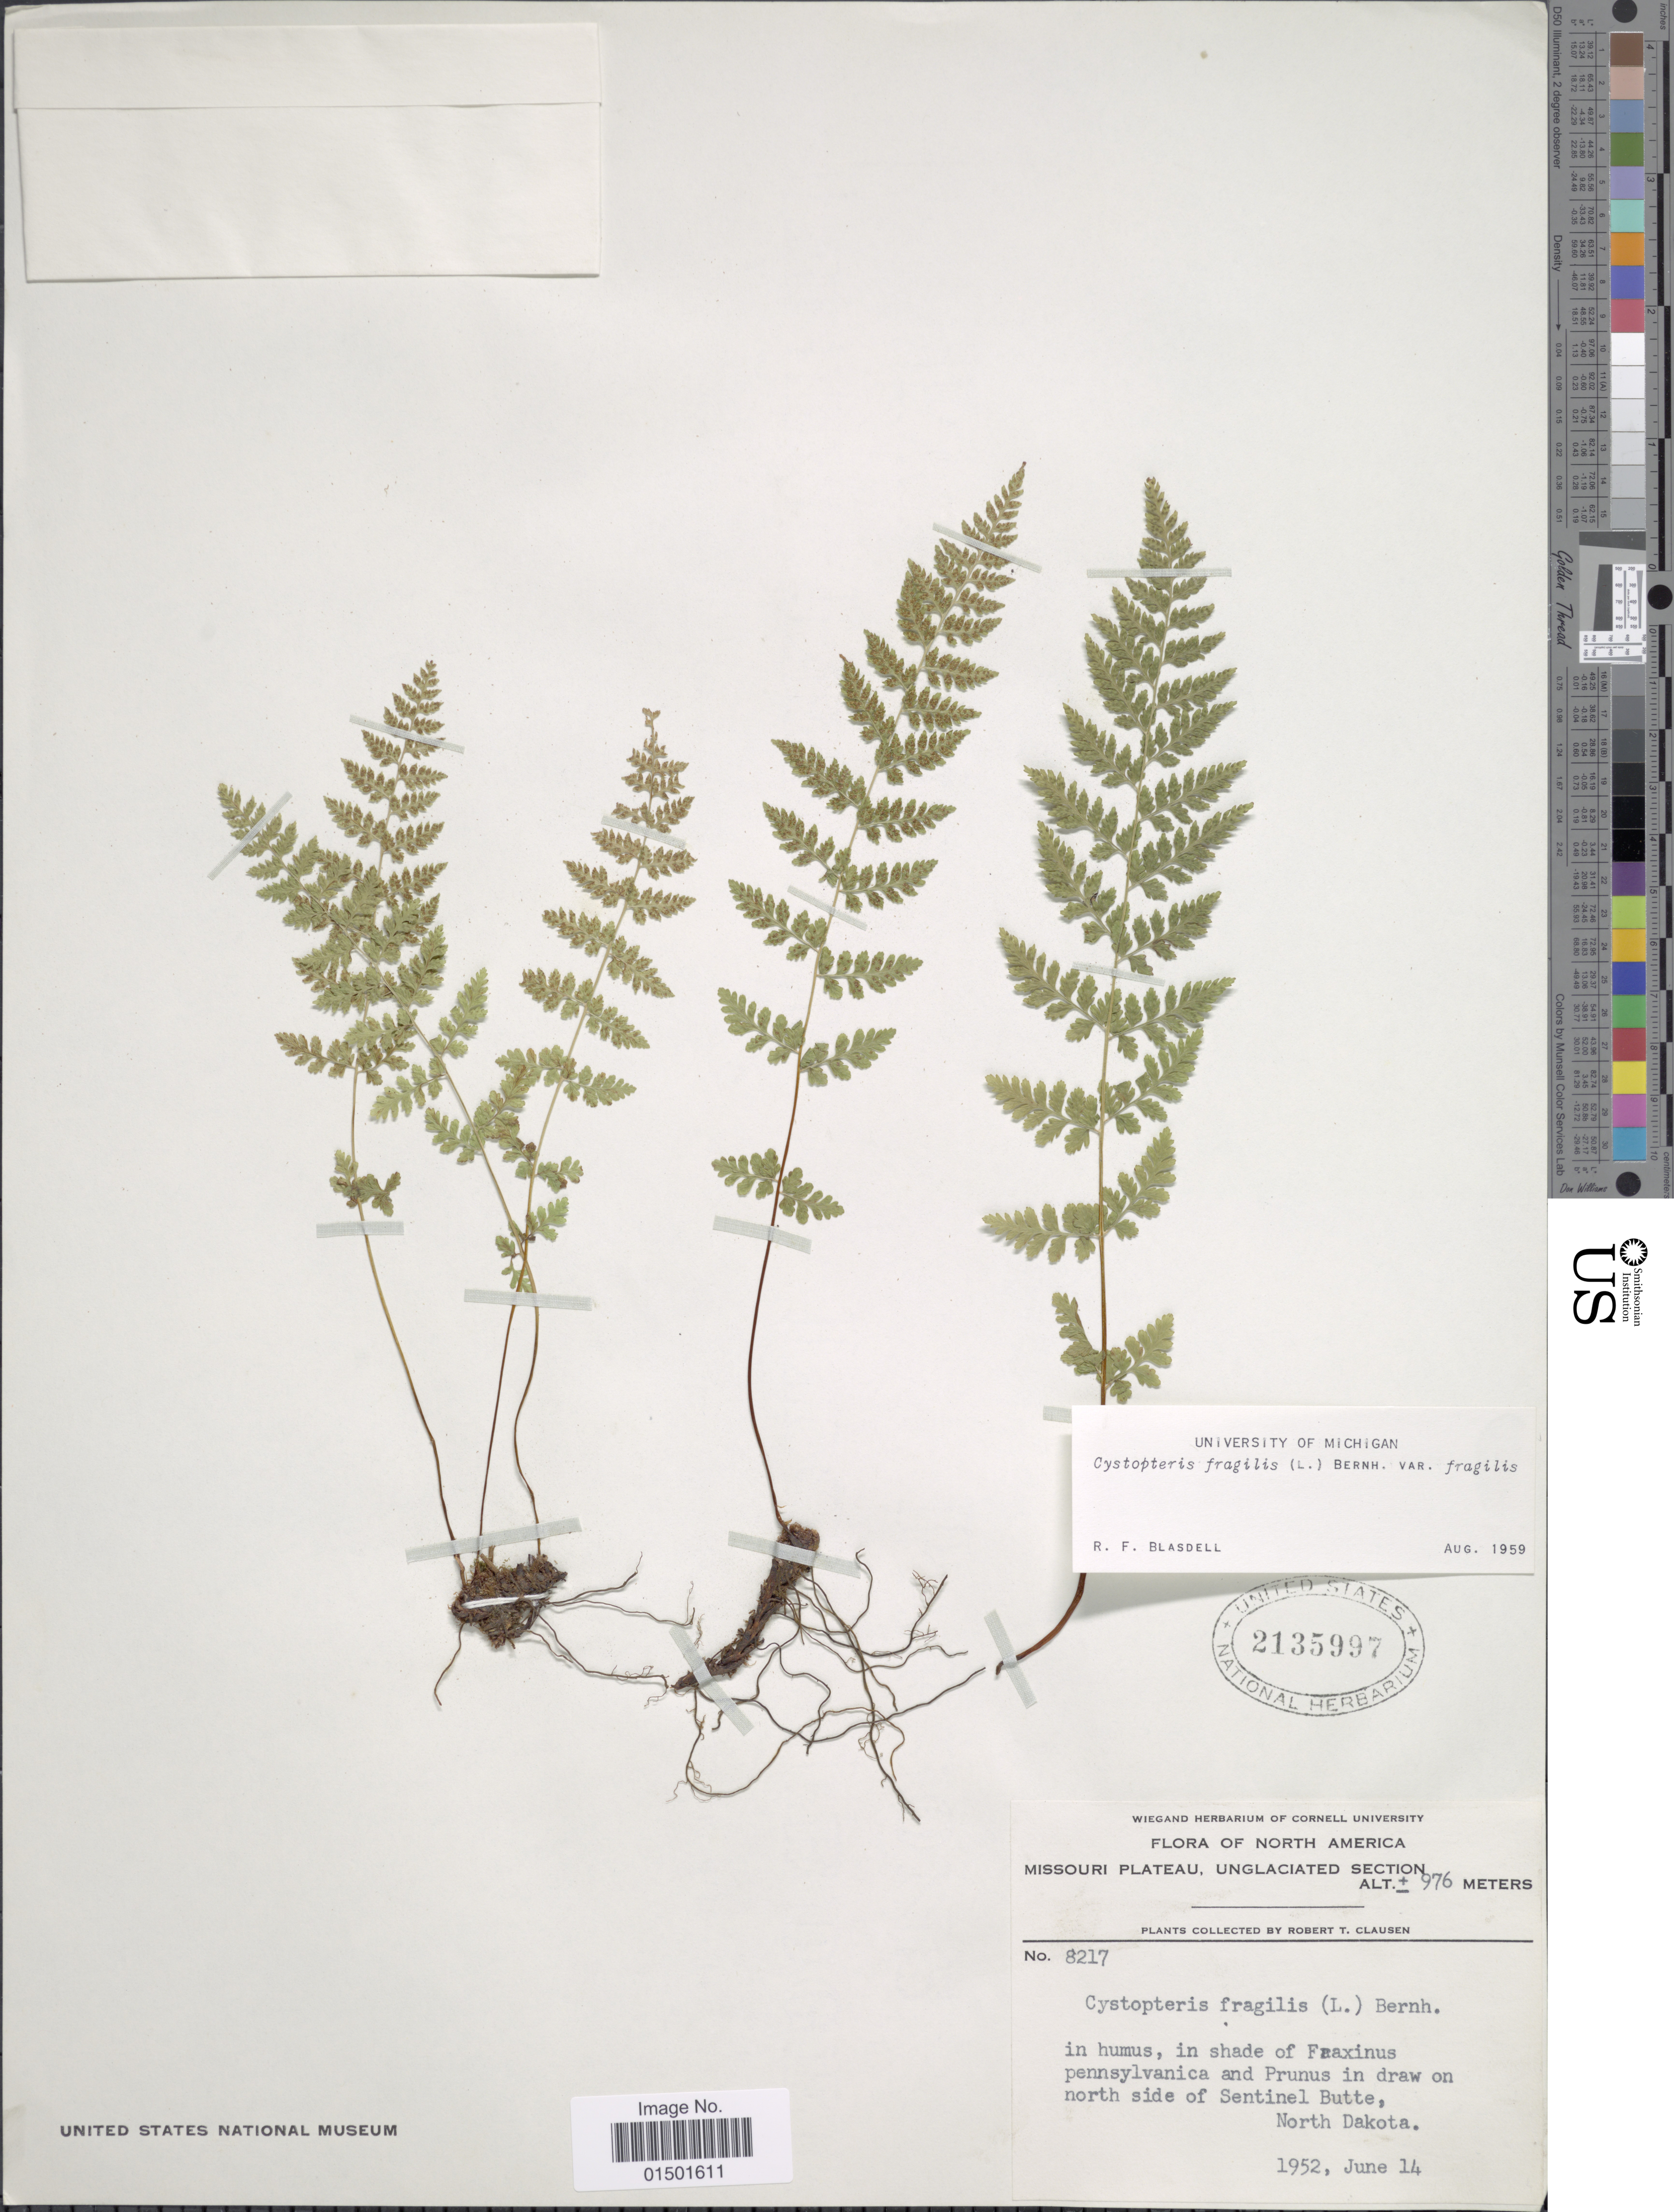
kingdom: Plantae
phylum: Tracheophyta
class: Polypodiopsida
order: Polypodiales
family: Cystopteridaceae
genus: Cystopteris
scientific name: Cystopteris fragilis var. fragilis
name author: (L.) Bernh.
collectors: R. T. Clausen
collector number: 8217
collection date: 1952-06-14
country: United States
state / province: North Dakota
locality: North America Missouri Plateau, Unglaciated Section. north side of Sentinel Butte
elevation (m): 976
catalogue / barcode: US 2135997